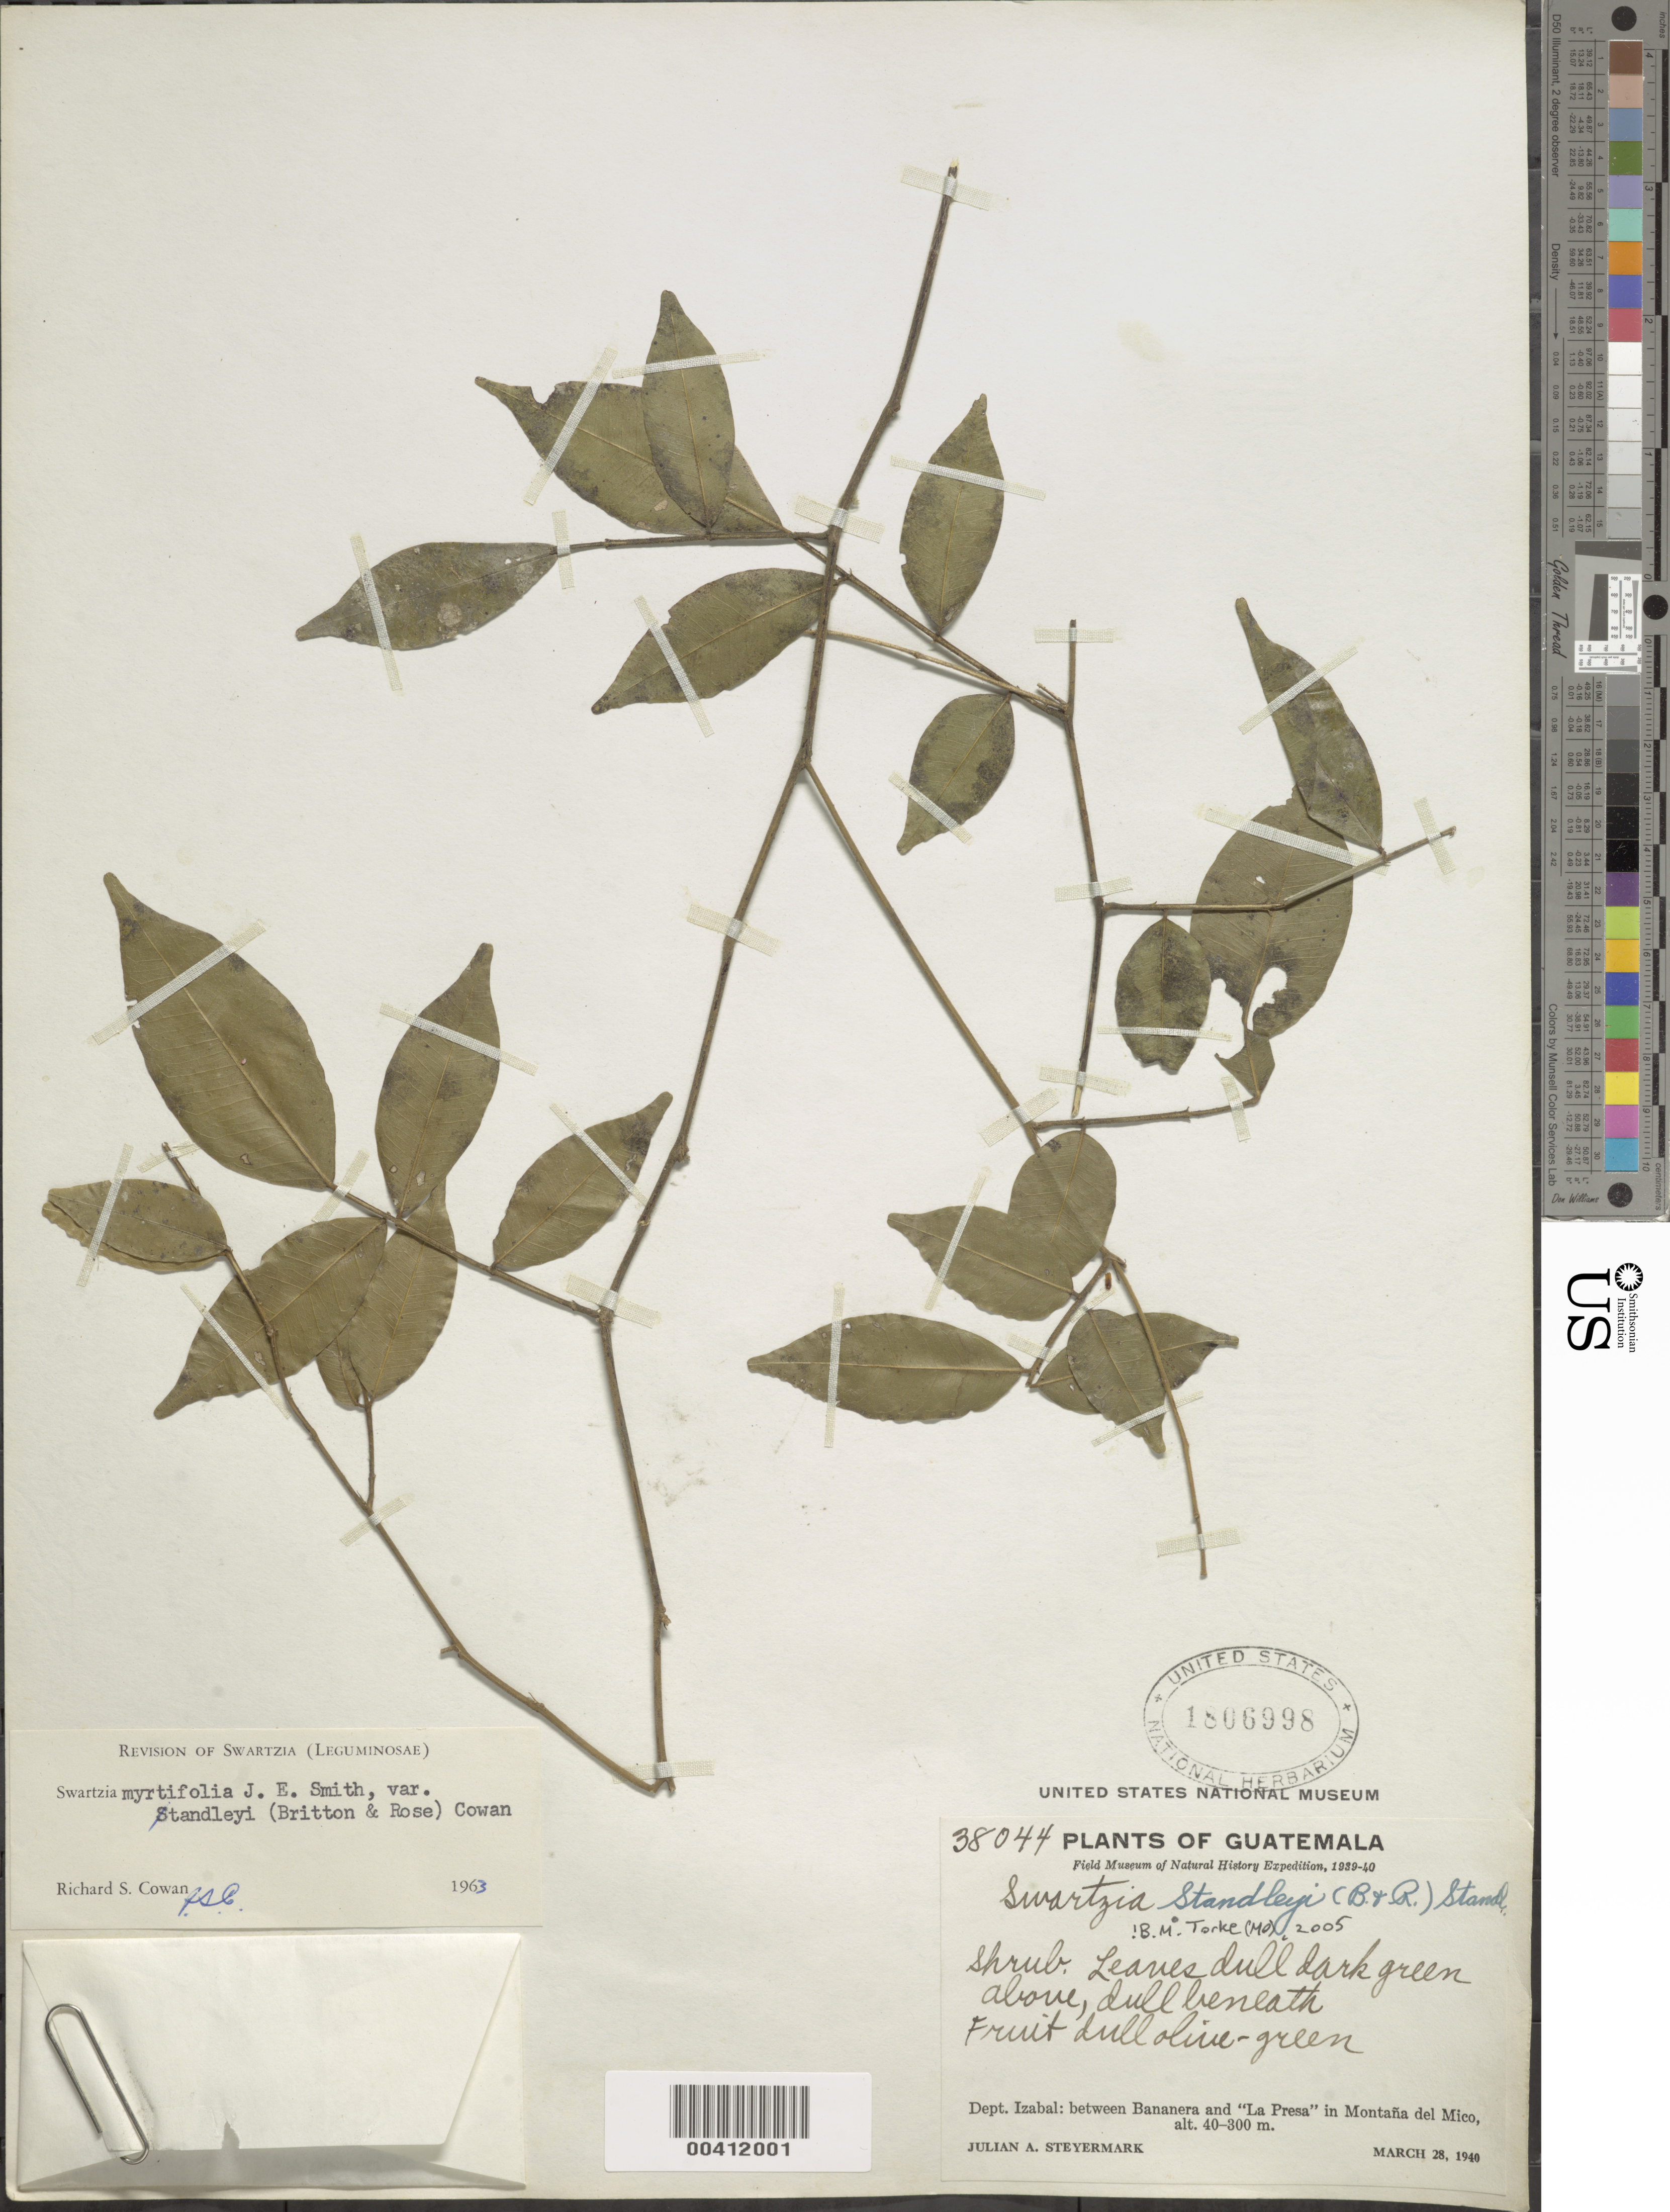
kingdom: Plantae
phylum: Tracheophyta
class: Magnoliopsida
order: Fabales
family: Fabaceae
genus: Swartzia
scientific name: Swartzia standleyi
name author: (Britton & Rose) Standl.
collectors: J. Steyermark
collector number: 38044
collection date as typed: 28 Mar 1940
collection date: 1940-03-28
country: Guatemala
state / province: Izabal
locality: Between Bananera and "La Presa" in Montana del Mico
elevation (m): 40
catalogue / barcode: US 1806998